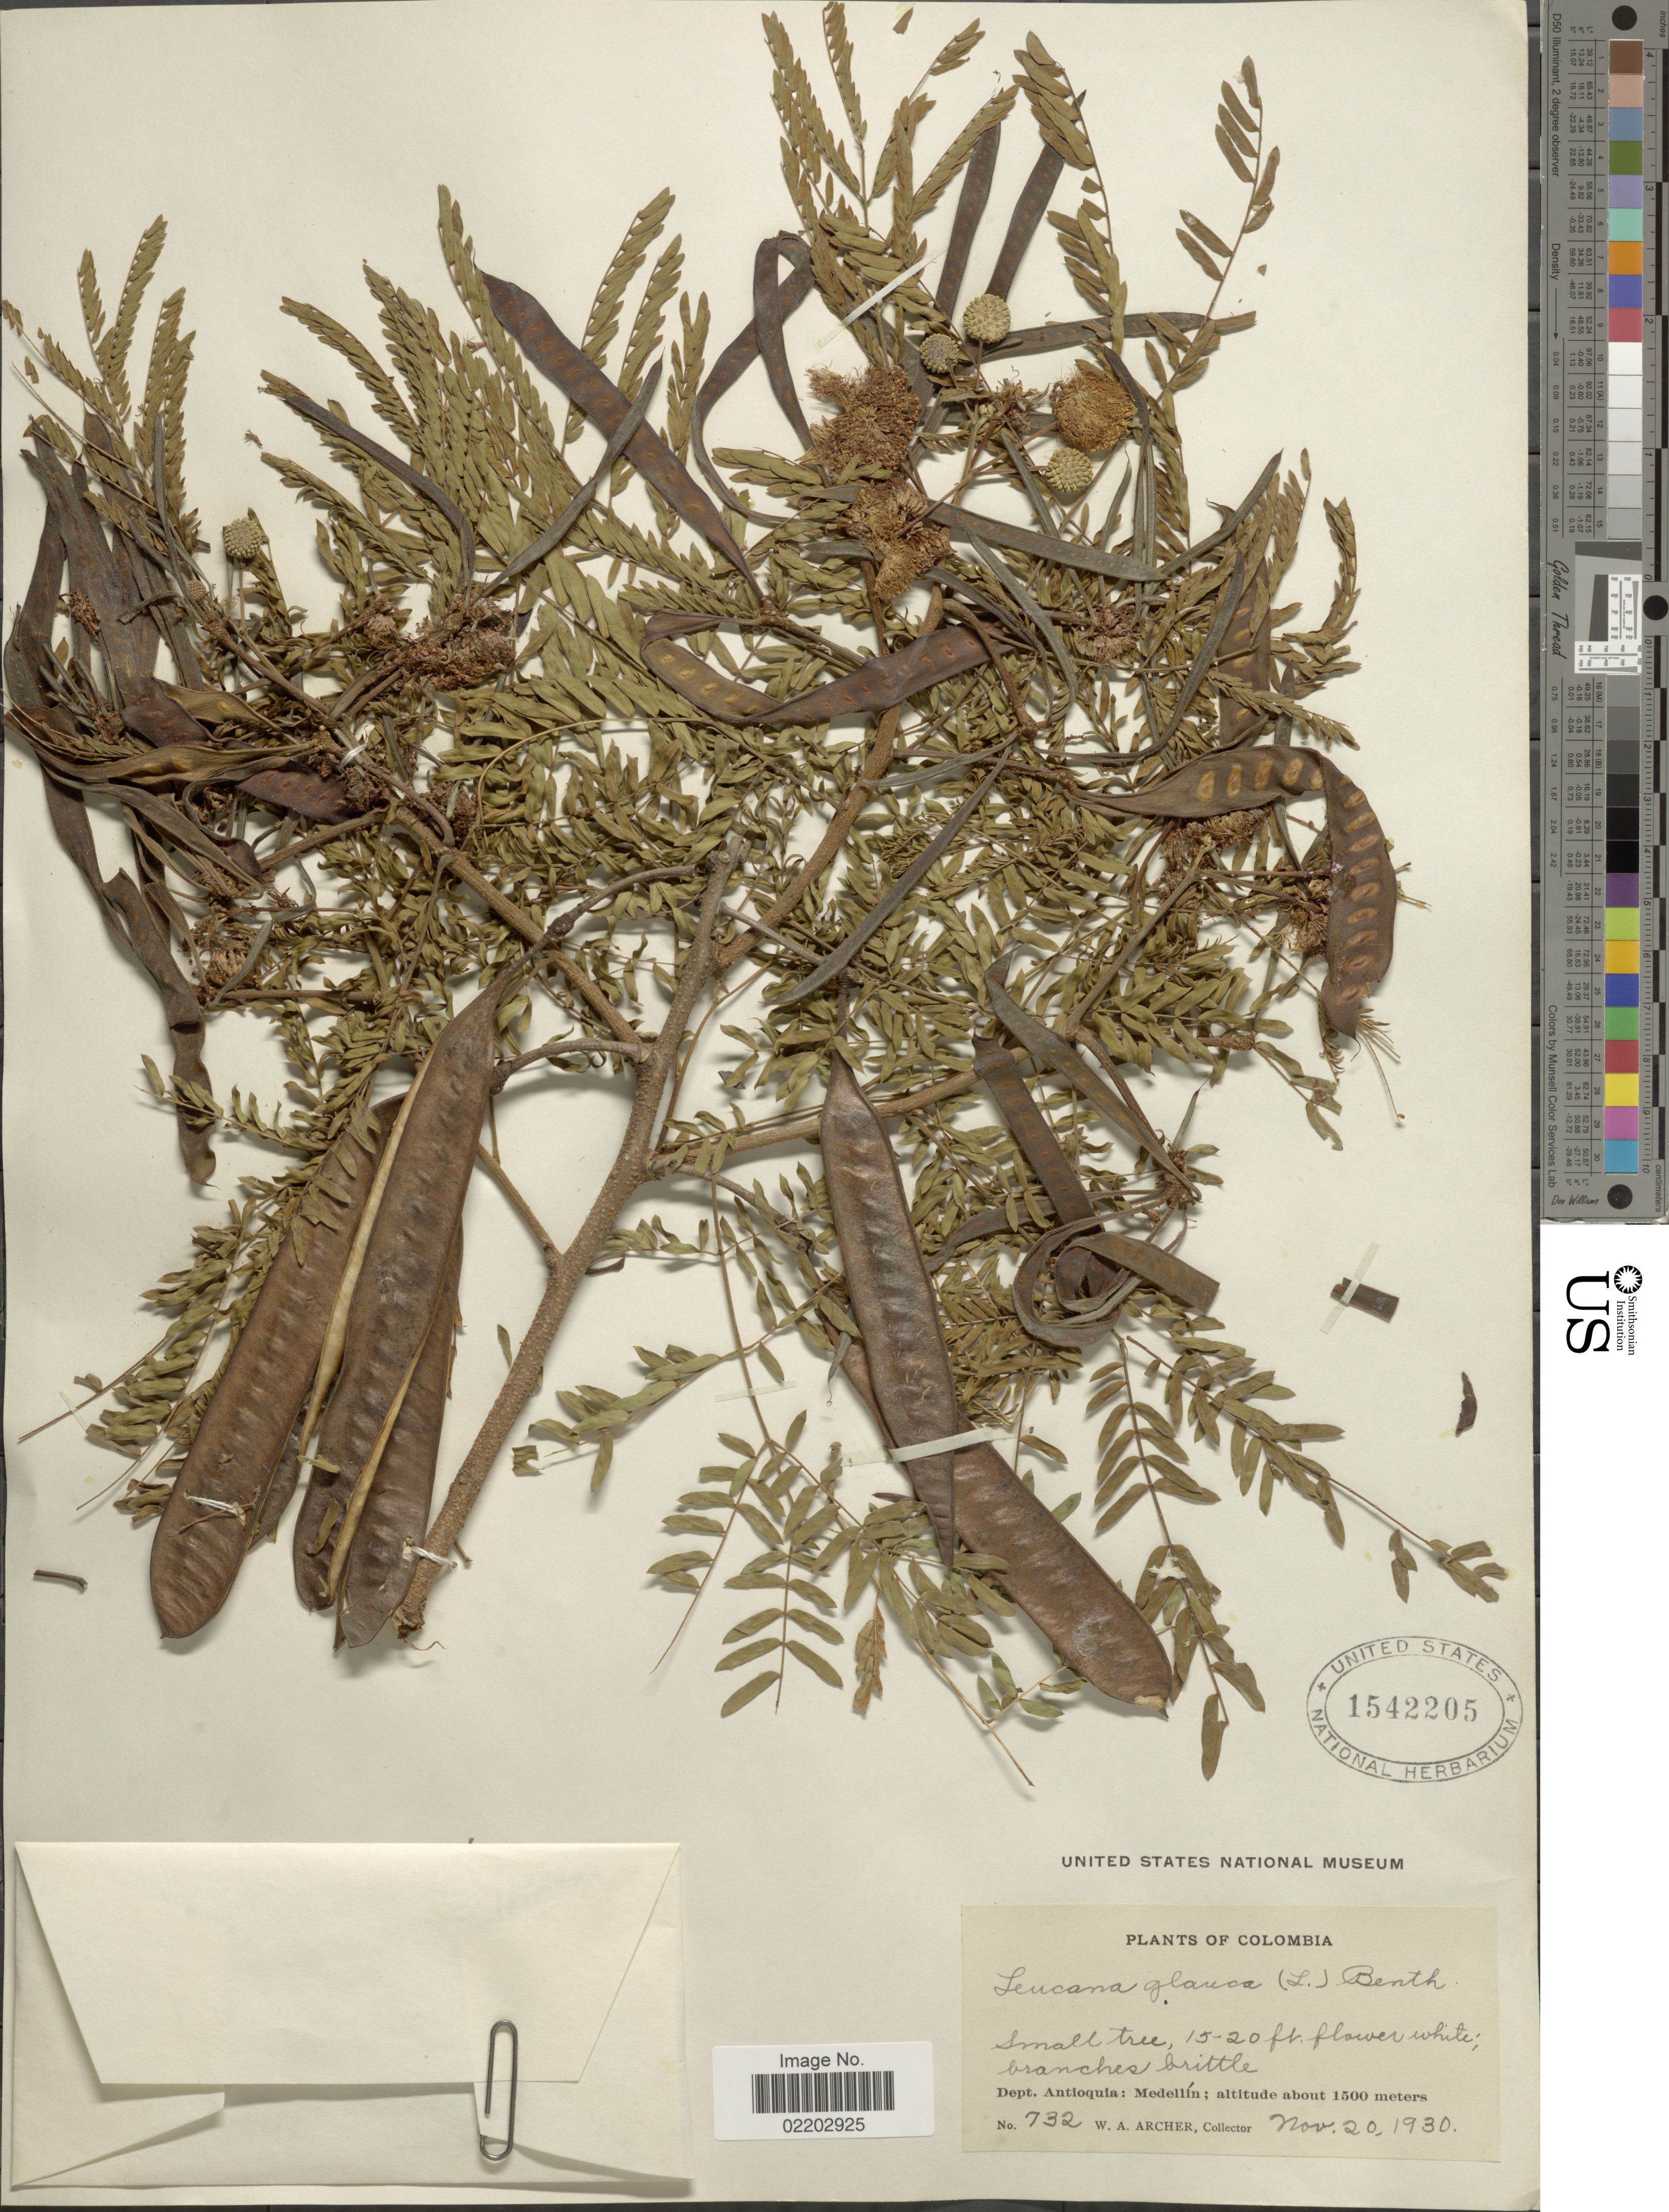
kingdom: Plantae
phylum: Tracheophyta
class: Magnoliopsida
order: Fabales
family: Fabaceae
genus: Leucaena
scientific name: Leucaena leucocephala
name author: (Lam.) de Wit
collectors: W. A. Archer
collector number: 732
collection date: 1930-11-20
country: Colombia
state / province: Antioquia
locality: Medellín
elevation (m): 1500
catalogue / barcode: US 1542205